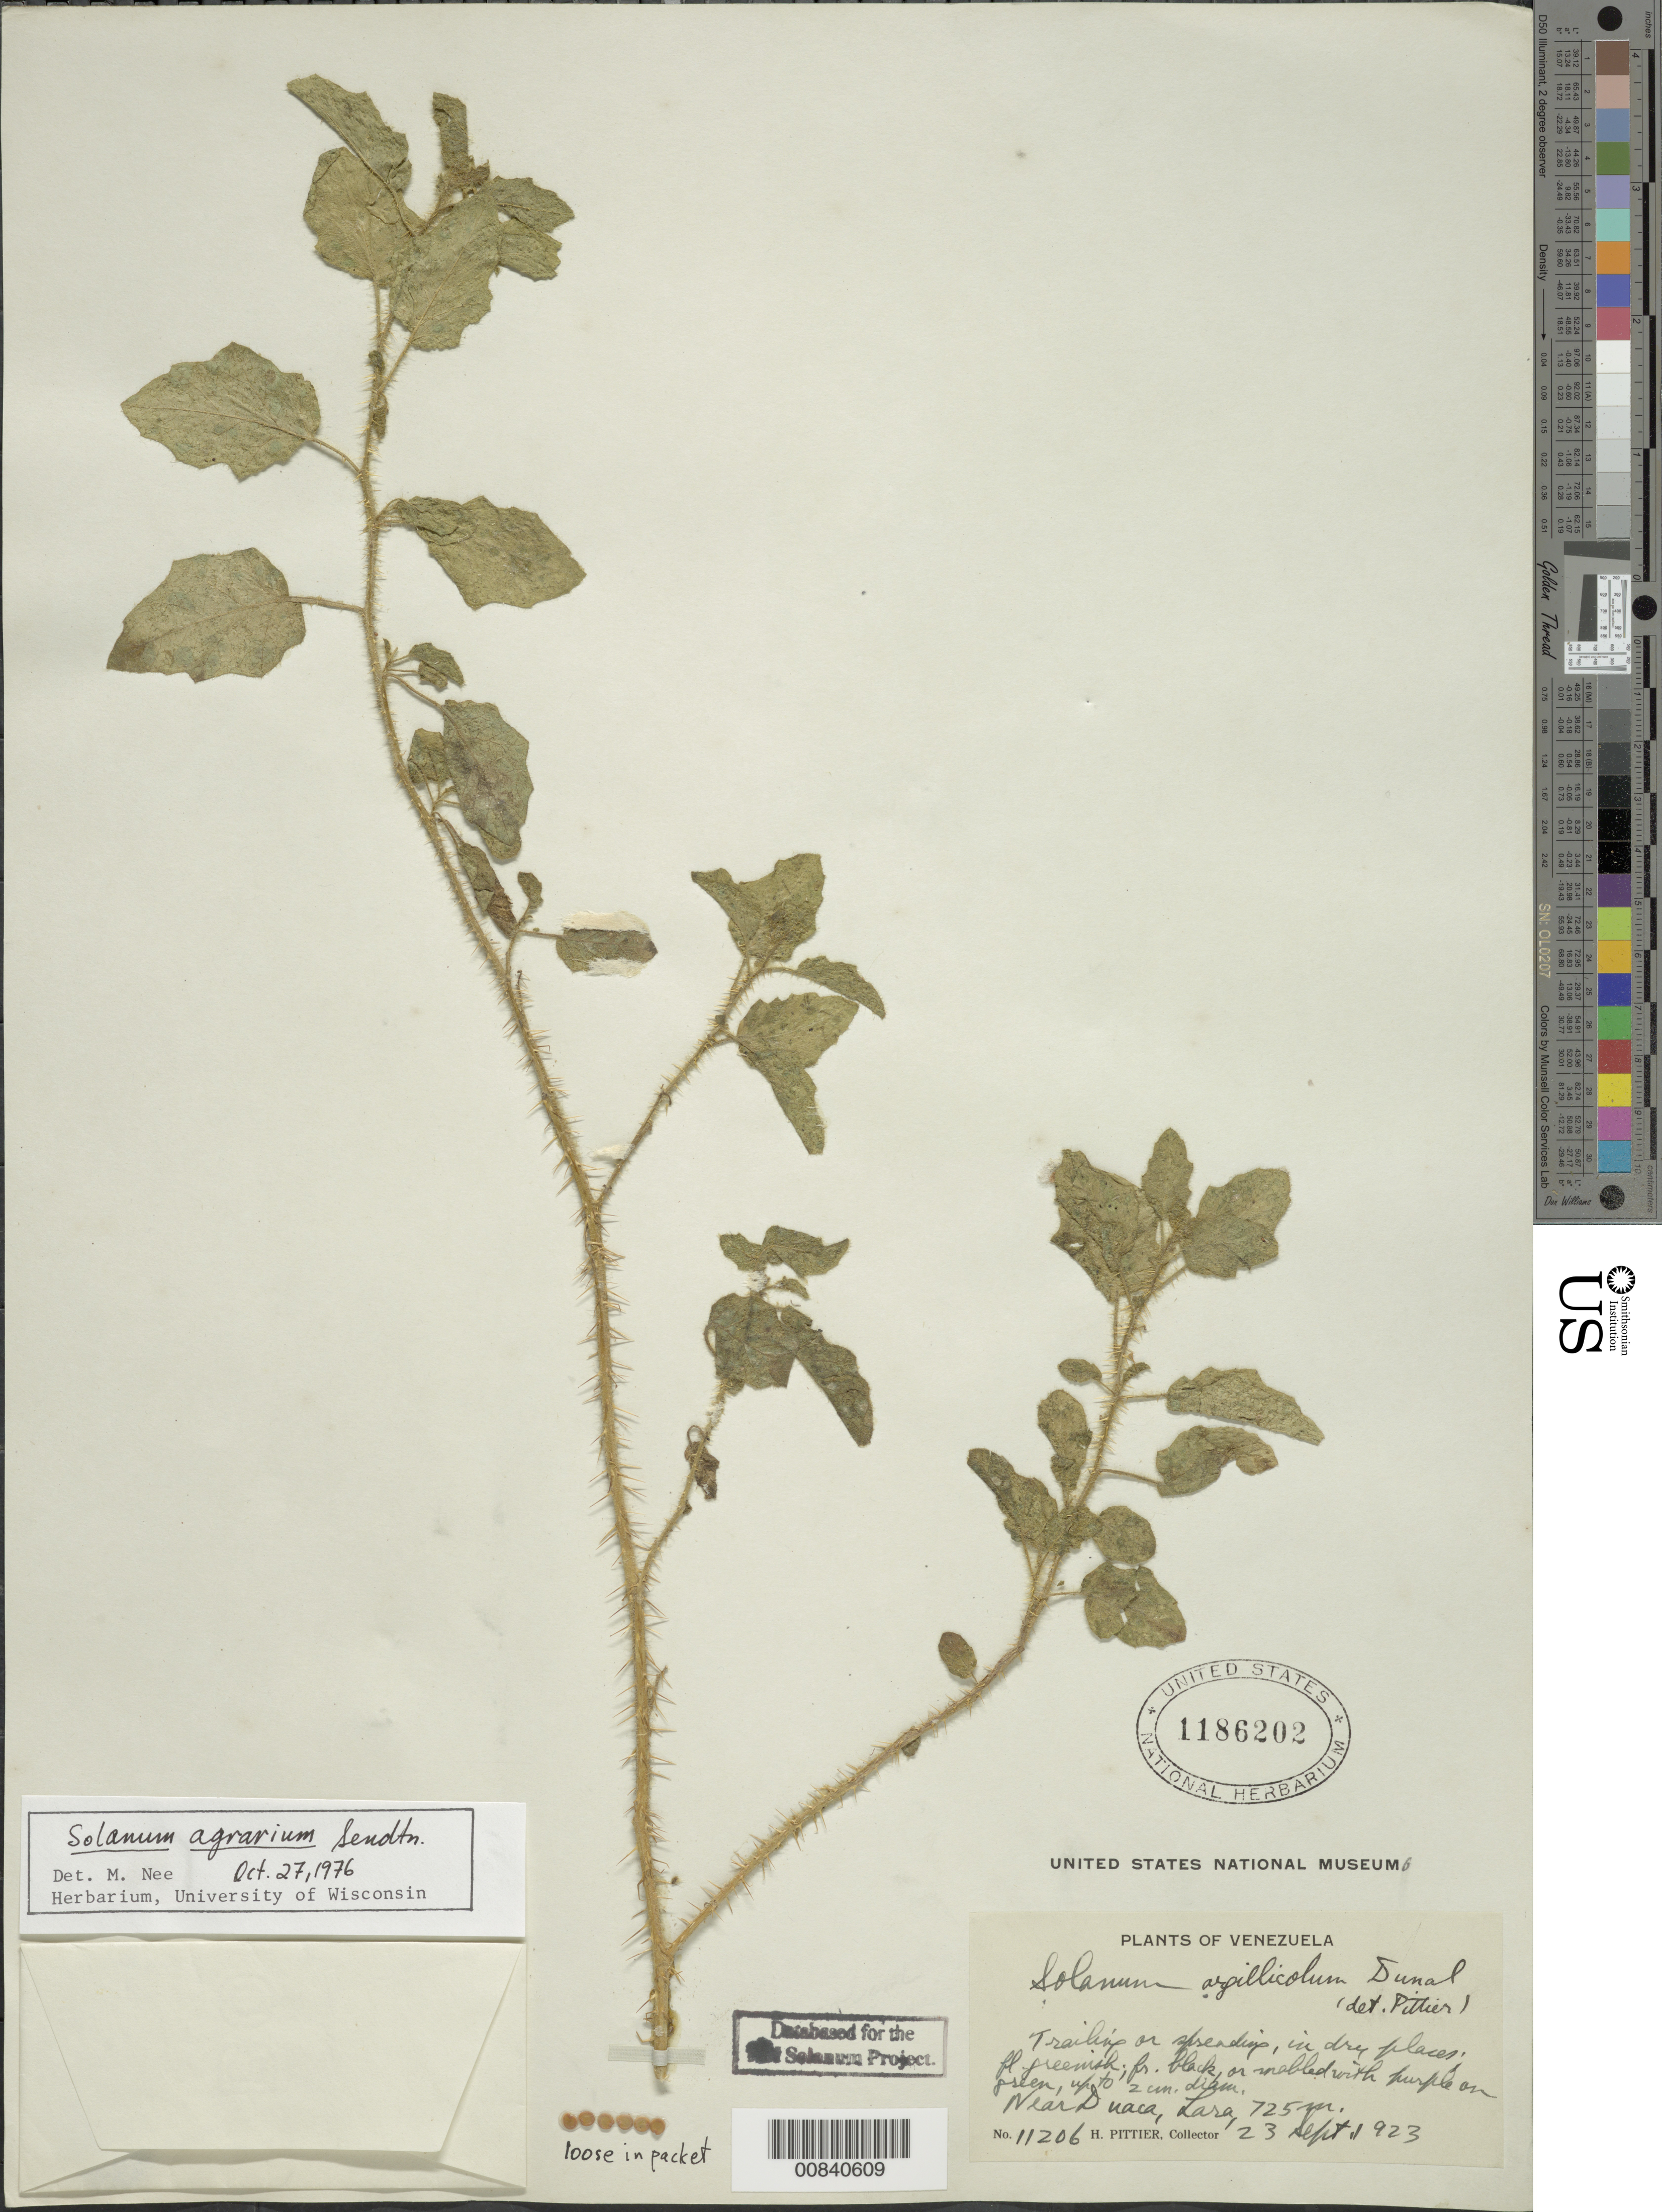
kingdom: Plantae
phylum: Tracheophyta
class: Magnoliopsida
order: Solanales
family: Solanaceae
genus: Solanum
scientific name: Solanum agrarium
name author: Sendtn.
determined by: Nee, Michael H.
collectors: H. F. Pittier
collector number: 11206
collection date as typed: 23 Sep 1923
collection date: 1923-09-23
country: Venezuela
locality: Near Uaca, Lara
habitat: in dry places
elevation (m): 725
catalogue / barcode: US 1186202